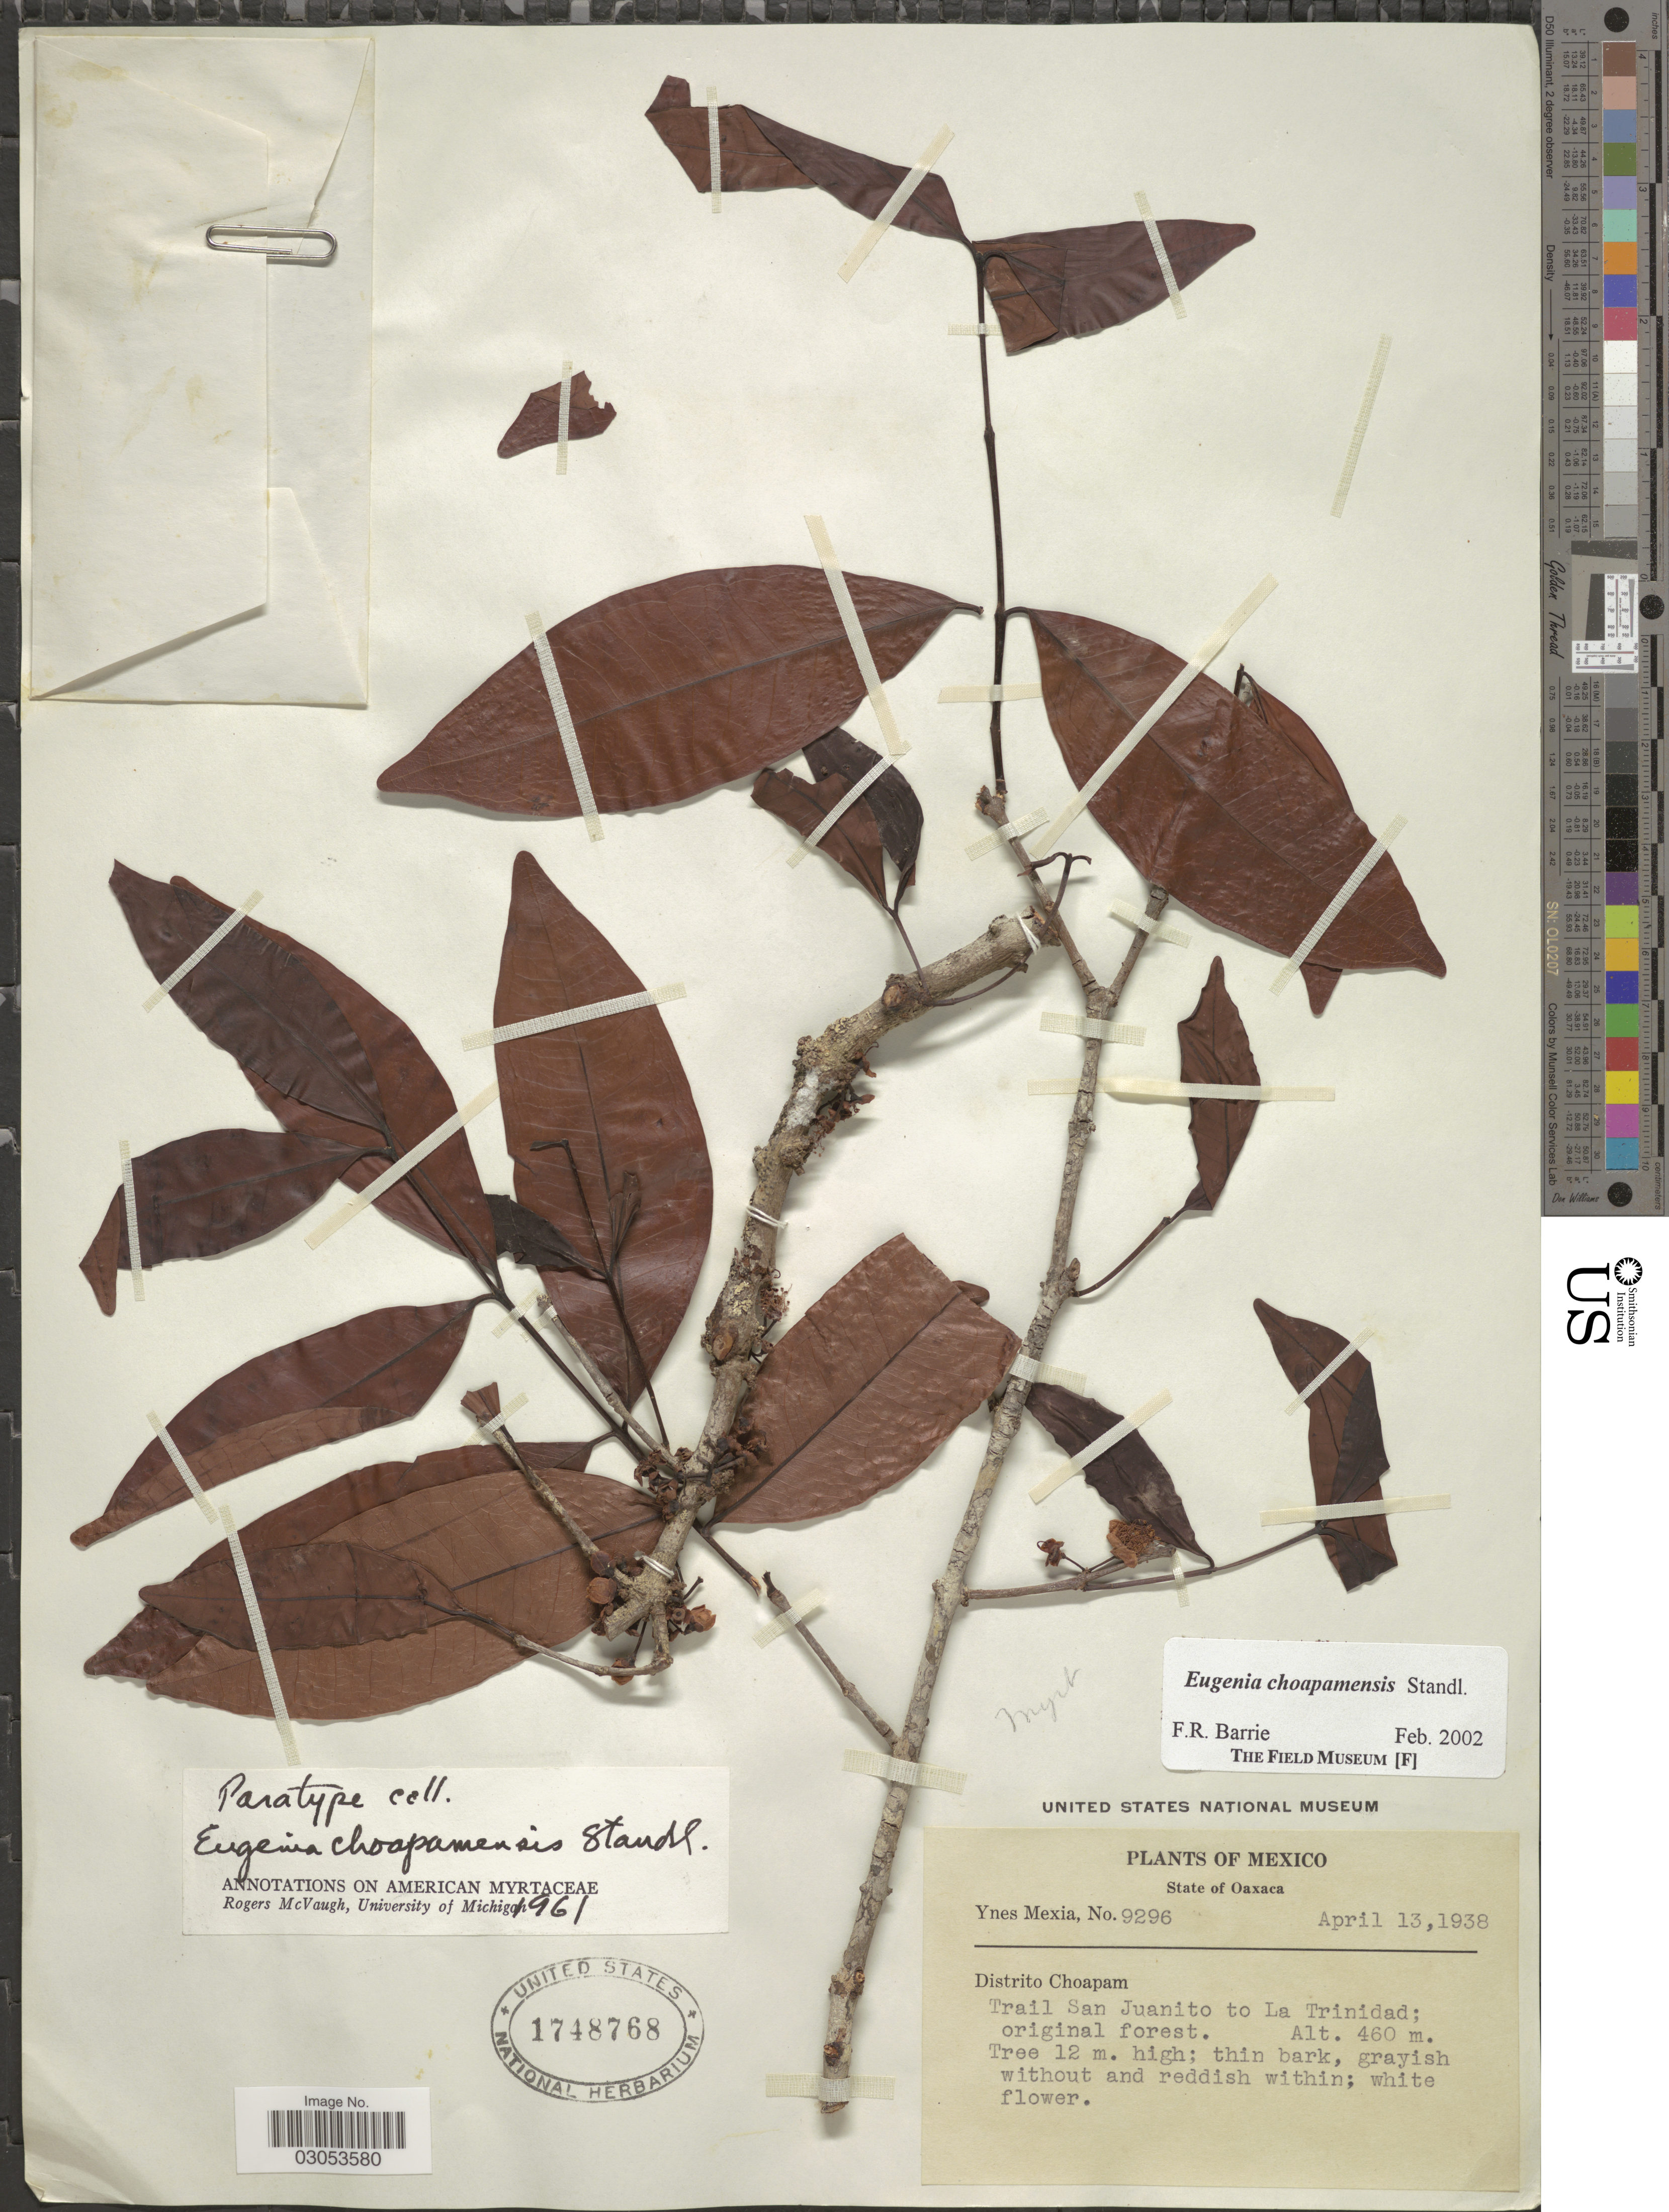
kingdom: Plantae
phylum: Tracheophyta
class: Magnoliopsida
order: Myrtales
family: Myrtaceae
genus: Eugenia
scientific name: Eugenia choapamensis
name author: Standl.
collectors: Y. Mexia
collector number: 9296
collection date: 1938-04-13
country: Mexico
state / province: Oaxaca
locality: State of Oaxaca. Distrito Choapam. Trail San Juanito to La Trinidad.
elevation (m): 460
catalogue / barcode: US 1748768